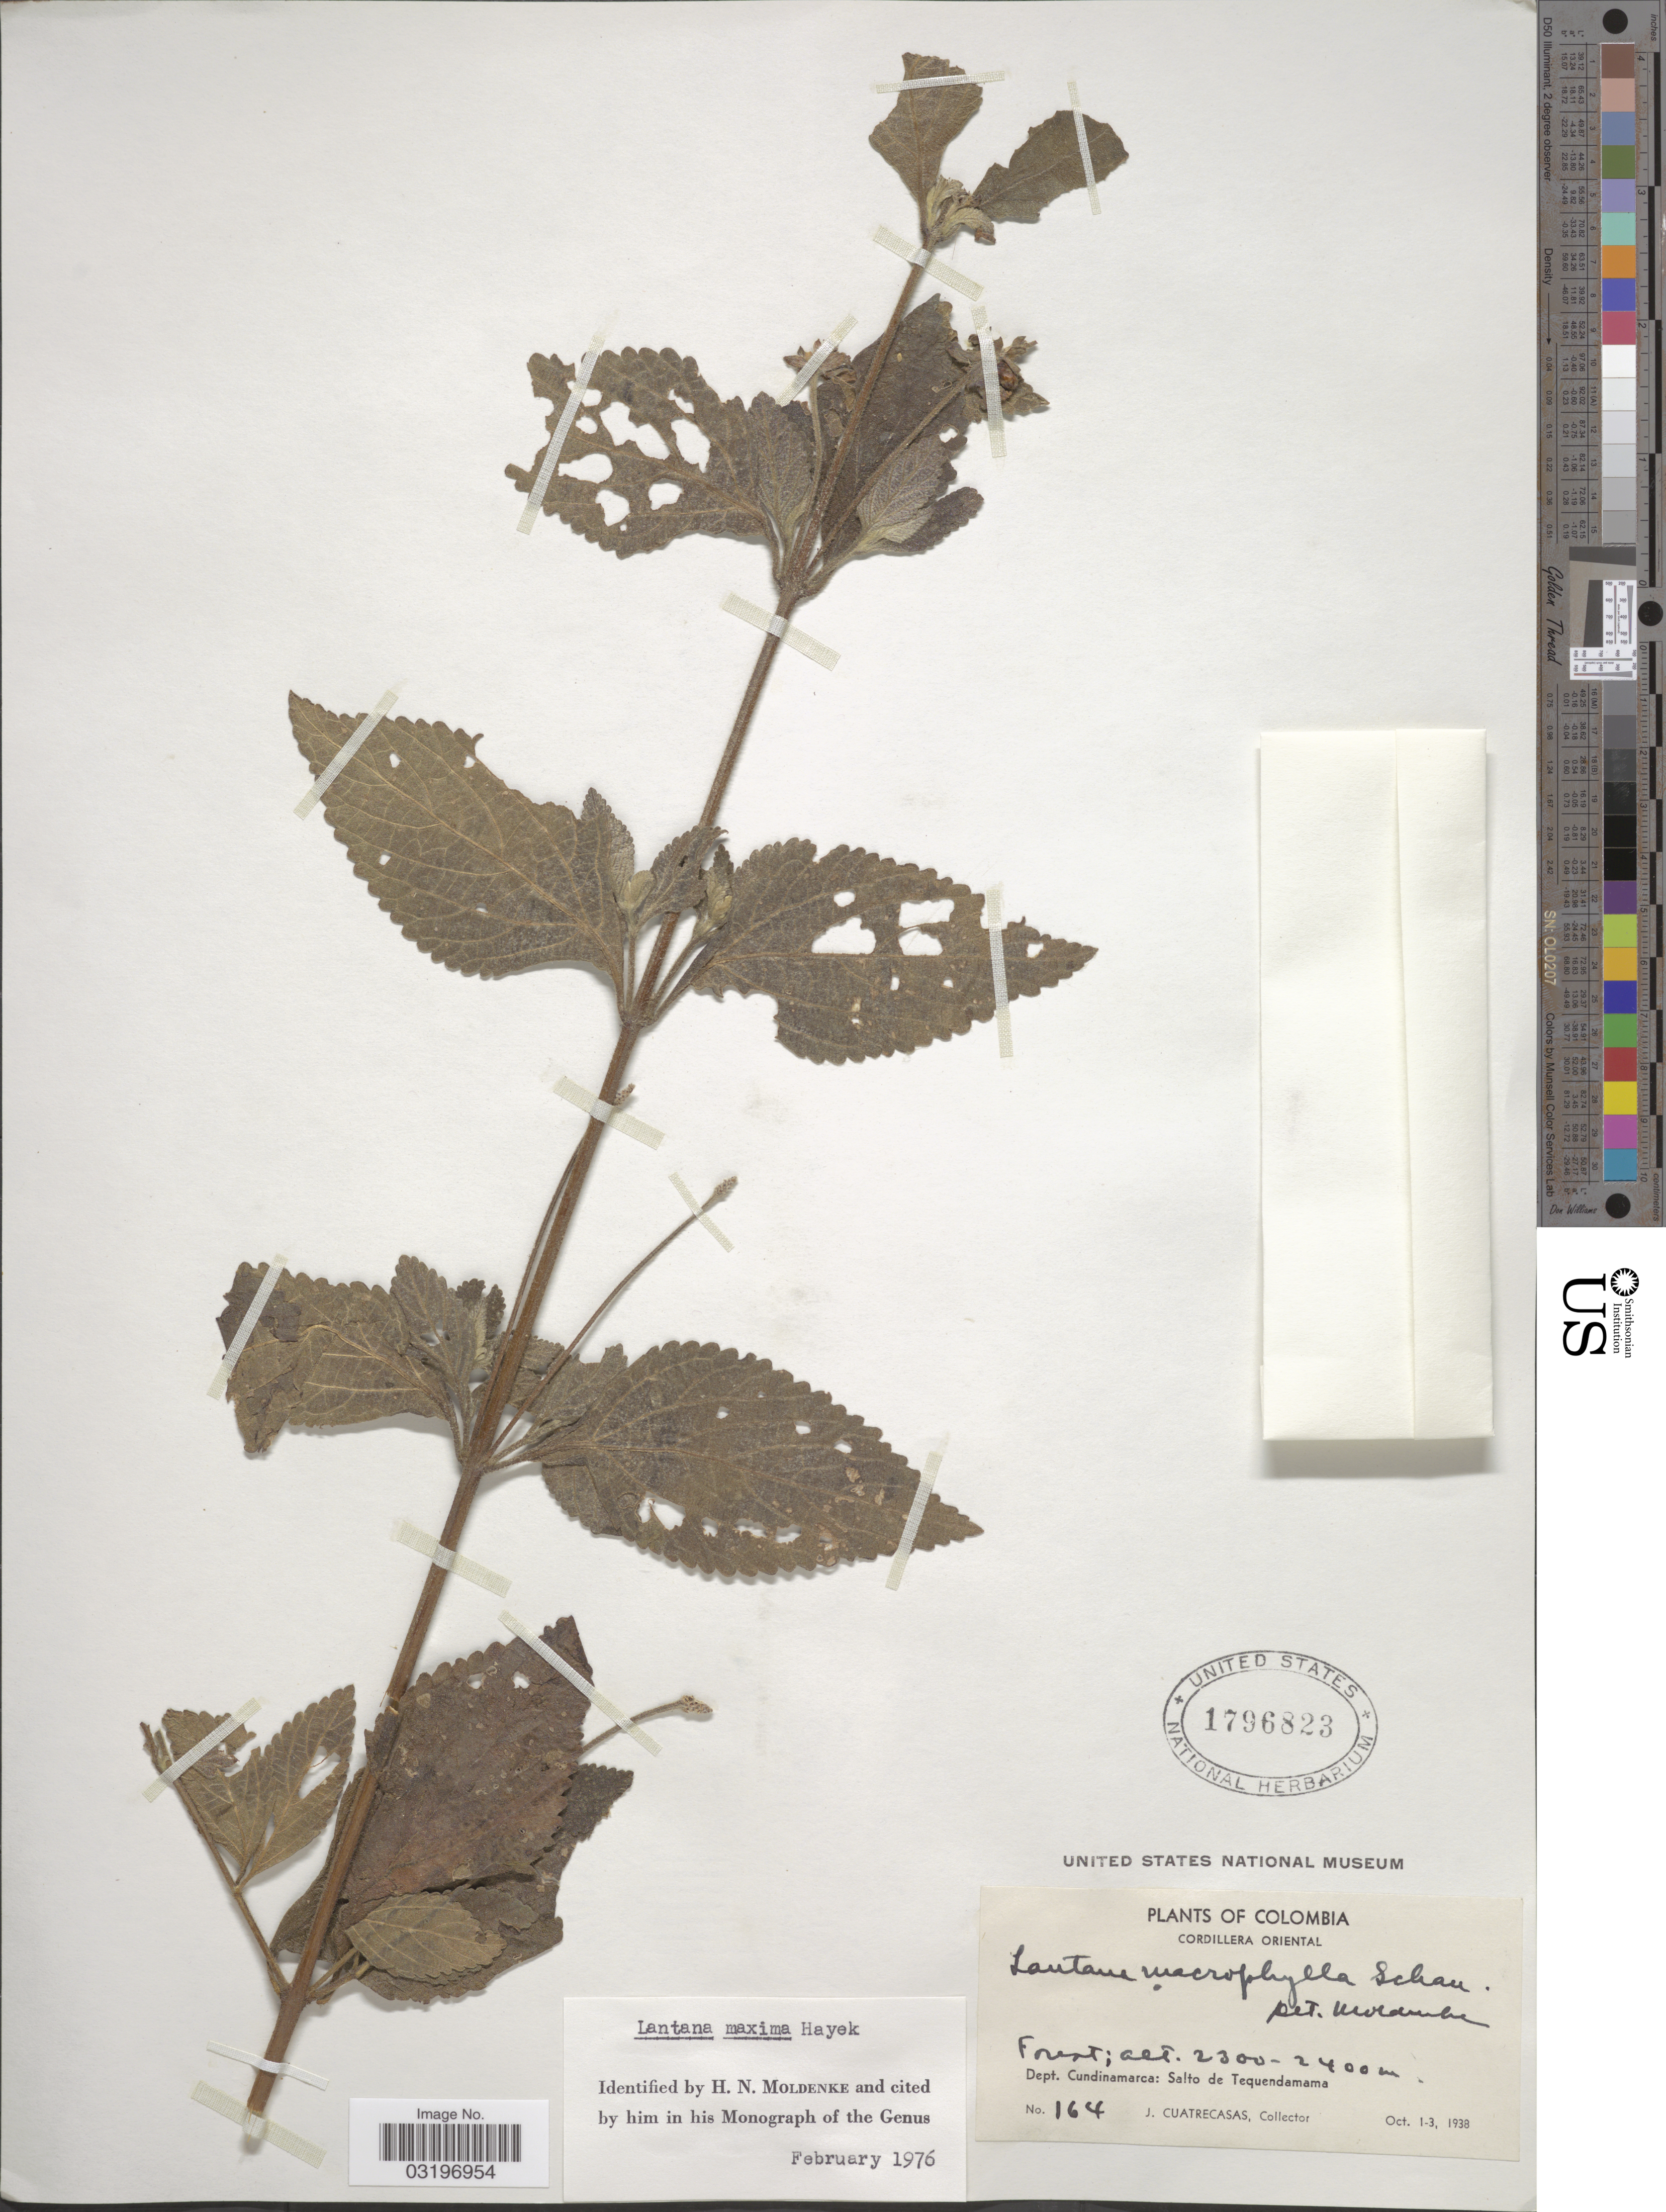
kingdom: Plantae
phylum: Tracheophyta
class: Magnoliopsida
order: Lamiales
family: Verbenaceae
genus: Lantana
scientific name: Lantana maxima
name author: Hayek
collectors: J. Cuatrecasas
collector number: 164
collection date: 1938-10-01/1938-10-03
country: Colombia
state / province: Cundinamarca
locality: Cordillera Oriental. Dept. Cundinamarca: Salto de Tequendamama.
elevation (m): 2300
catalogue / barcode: US 1796823